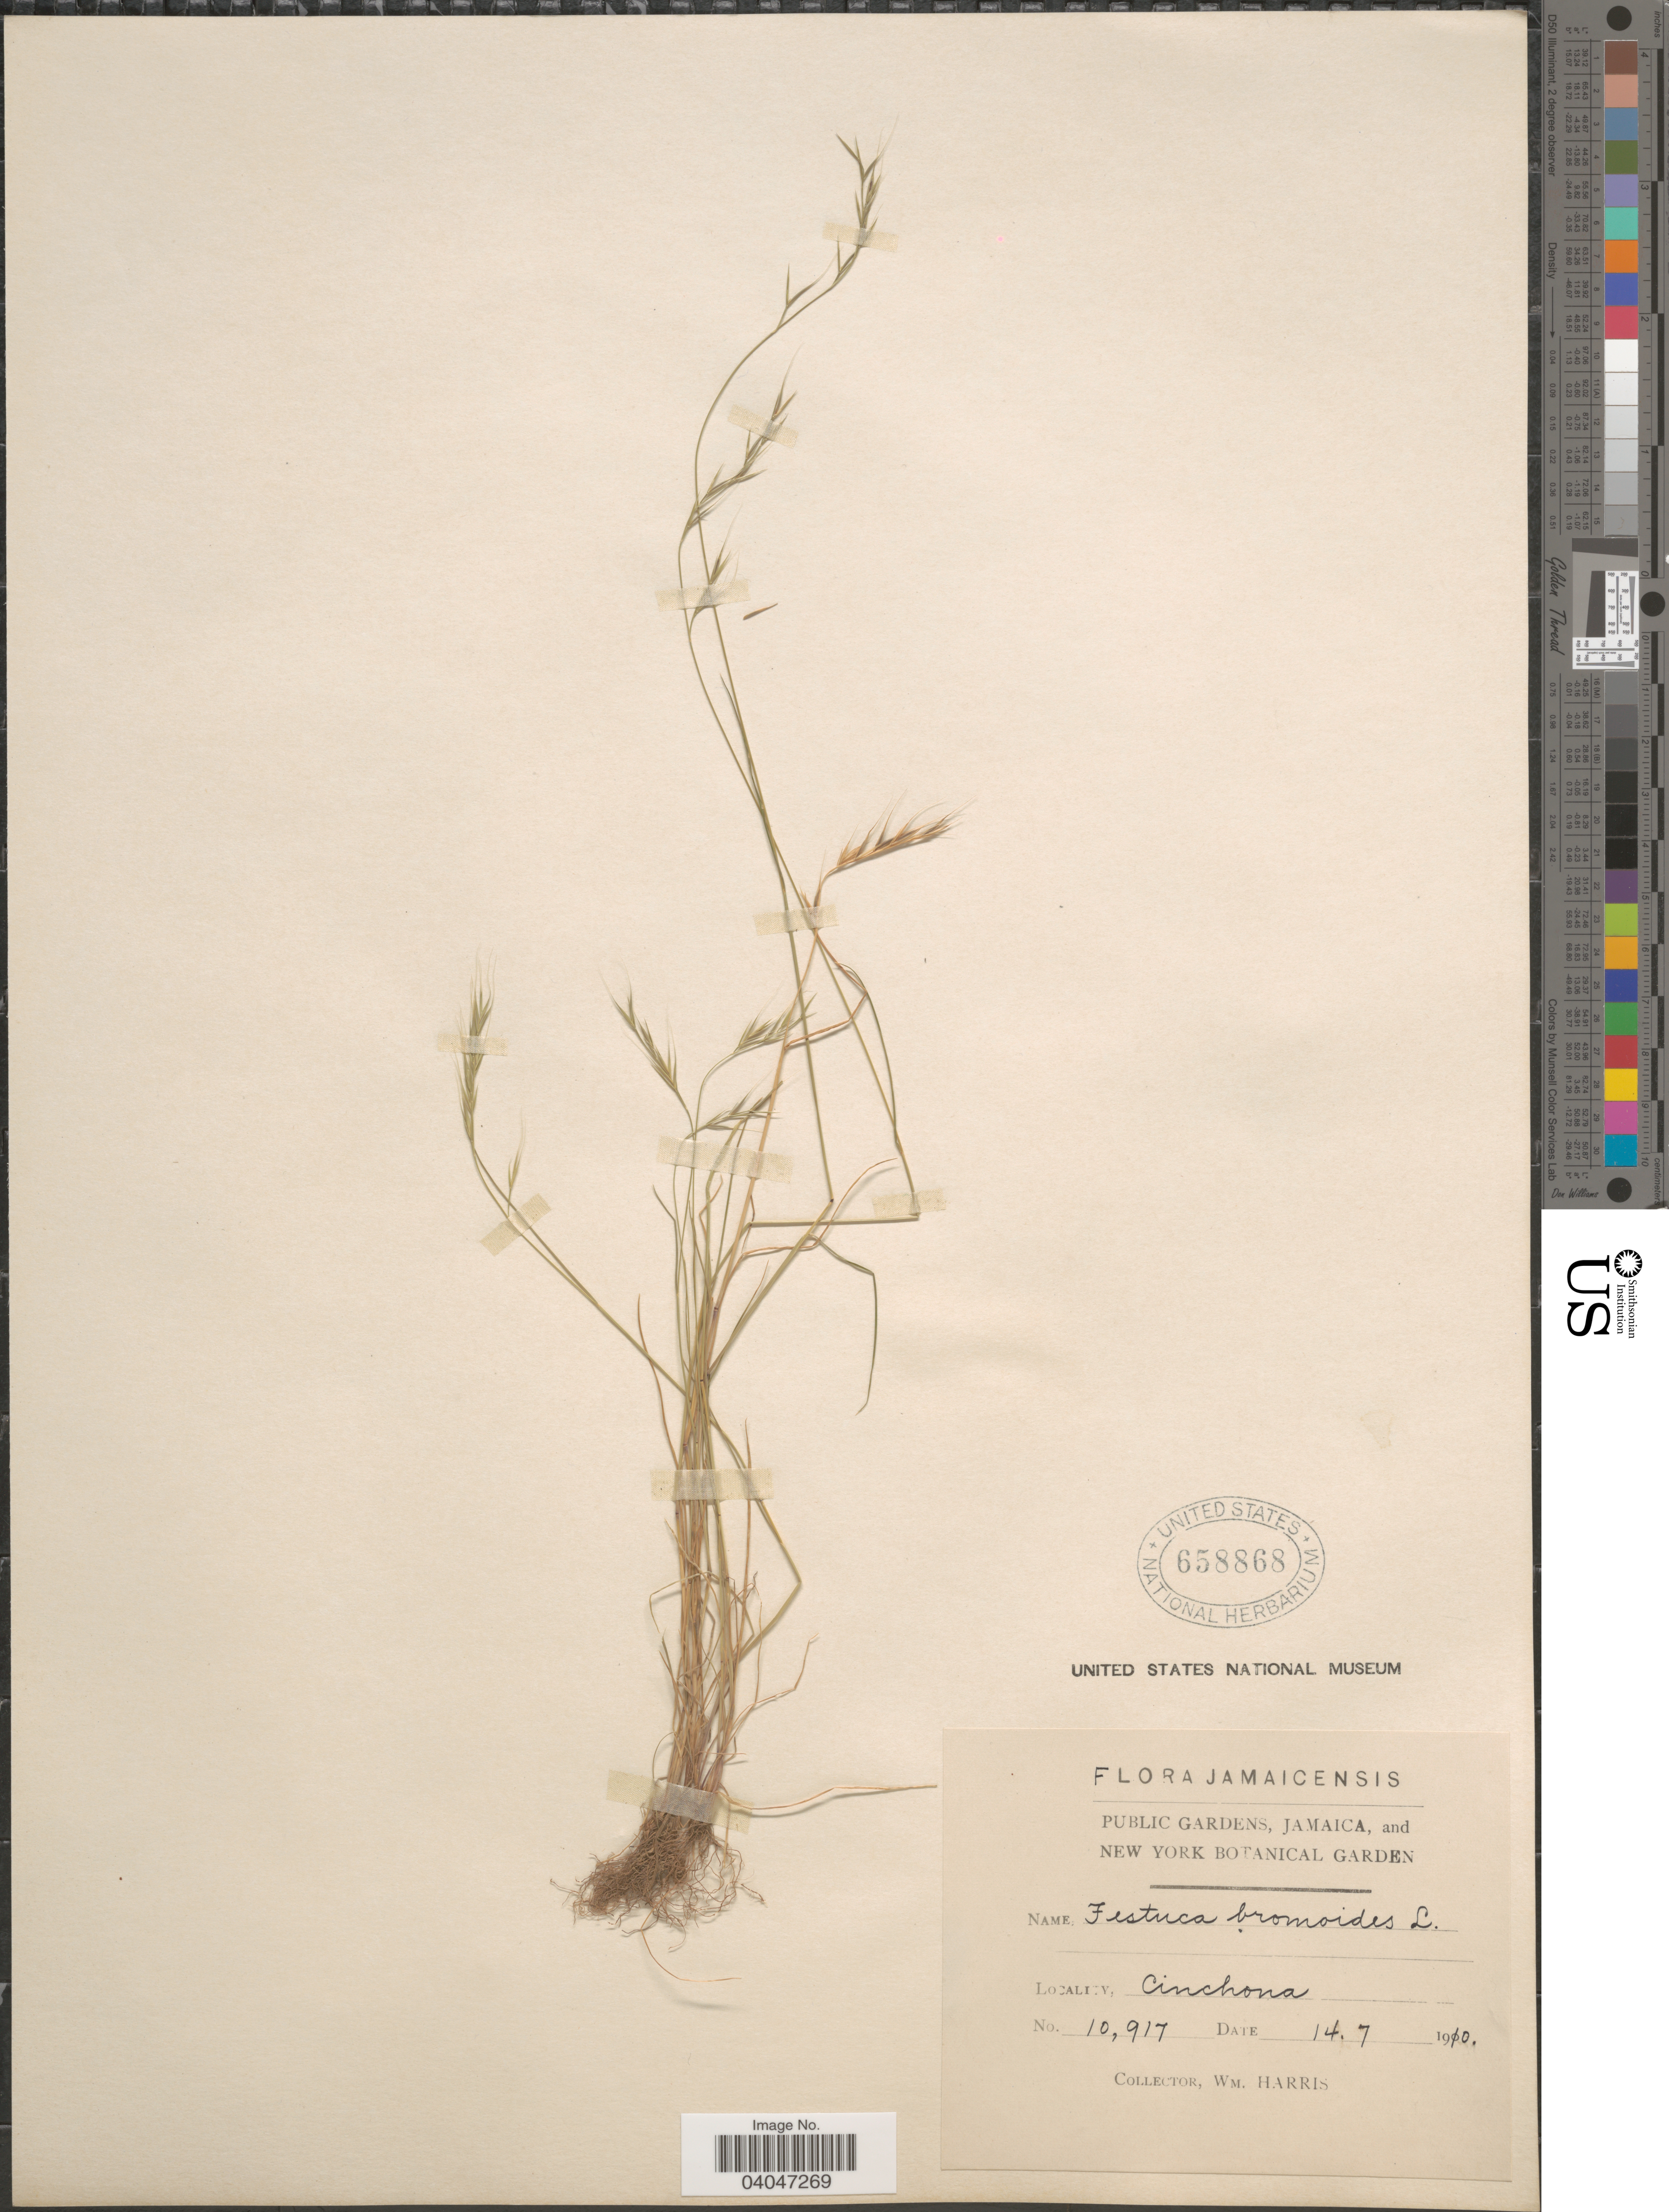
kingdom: Plantae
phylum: Tracheophyta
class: Liliopsida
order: Poales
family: Poaceae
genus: Festuca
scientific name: Festuca bromoides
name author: L.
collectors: W. H. Harris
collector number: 10917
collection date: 1910-07-14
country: Jamaica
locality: Cinchona.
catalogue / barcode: US 658868